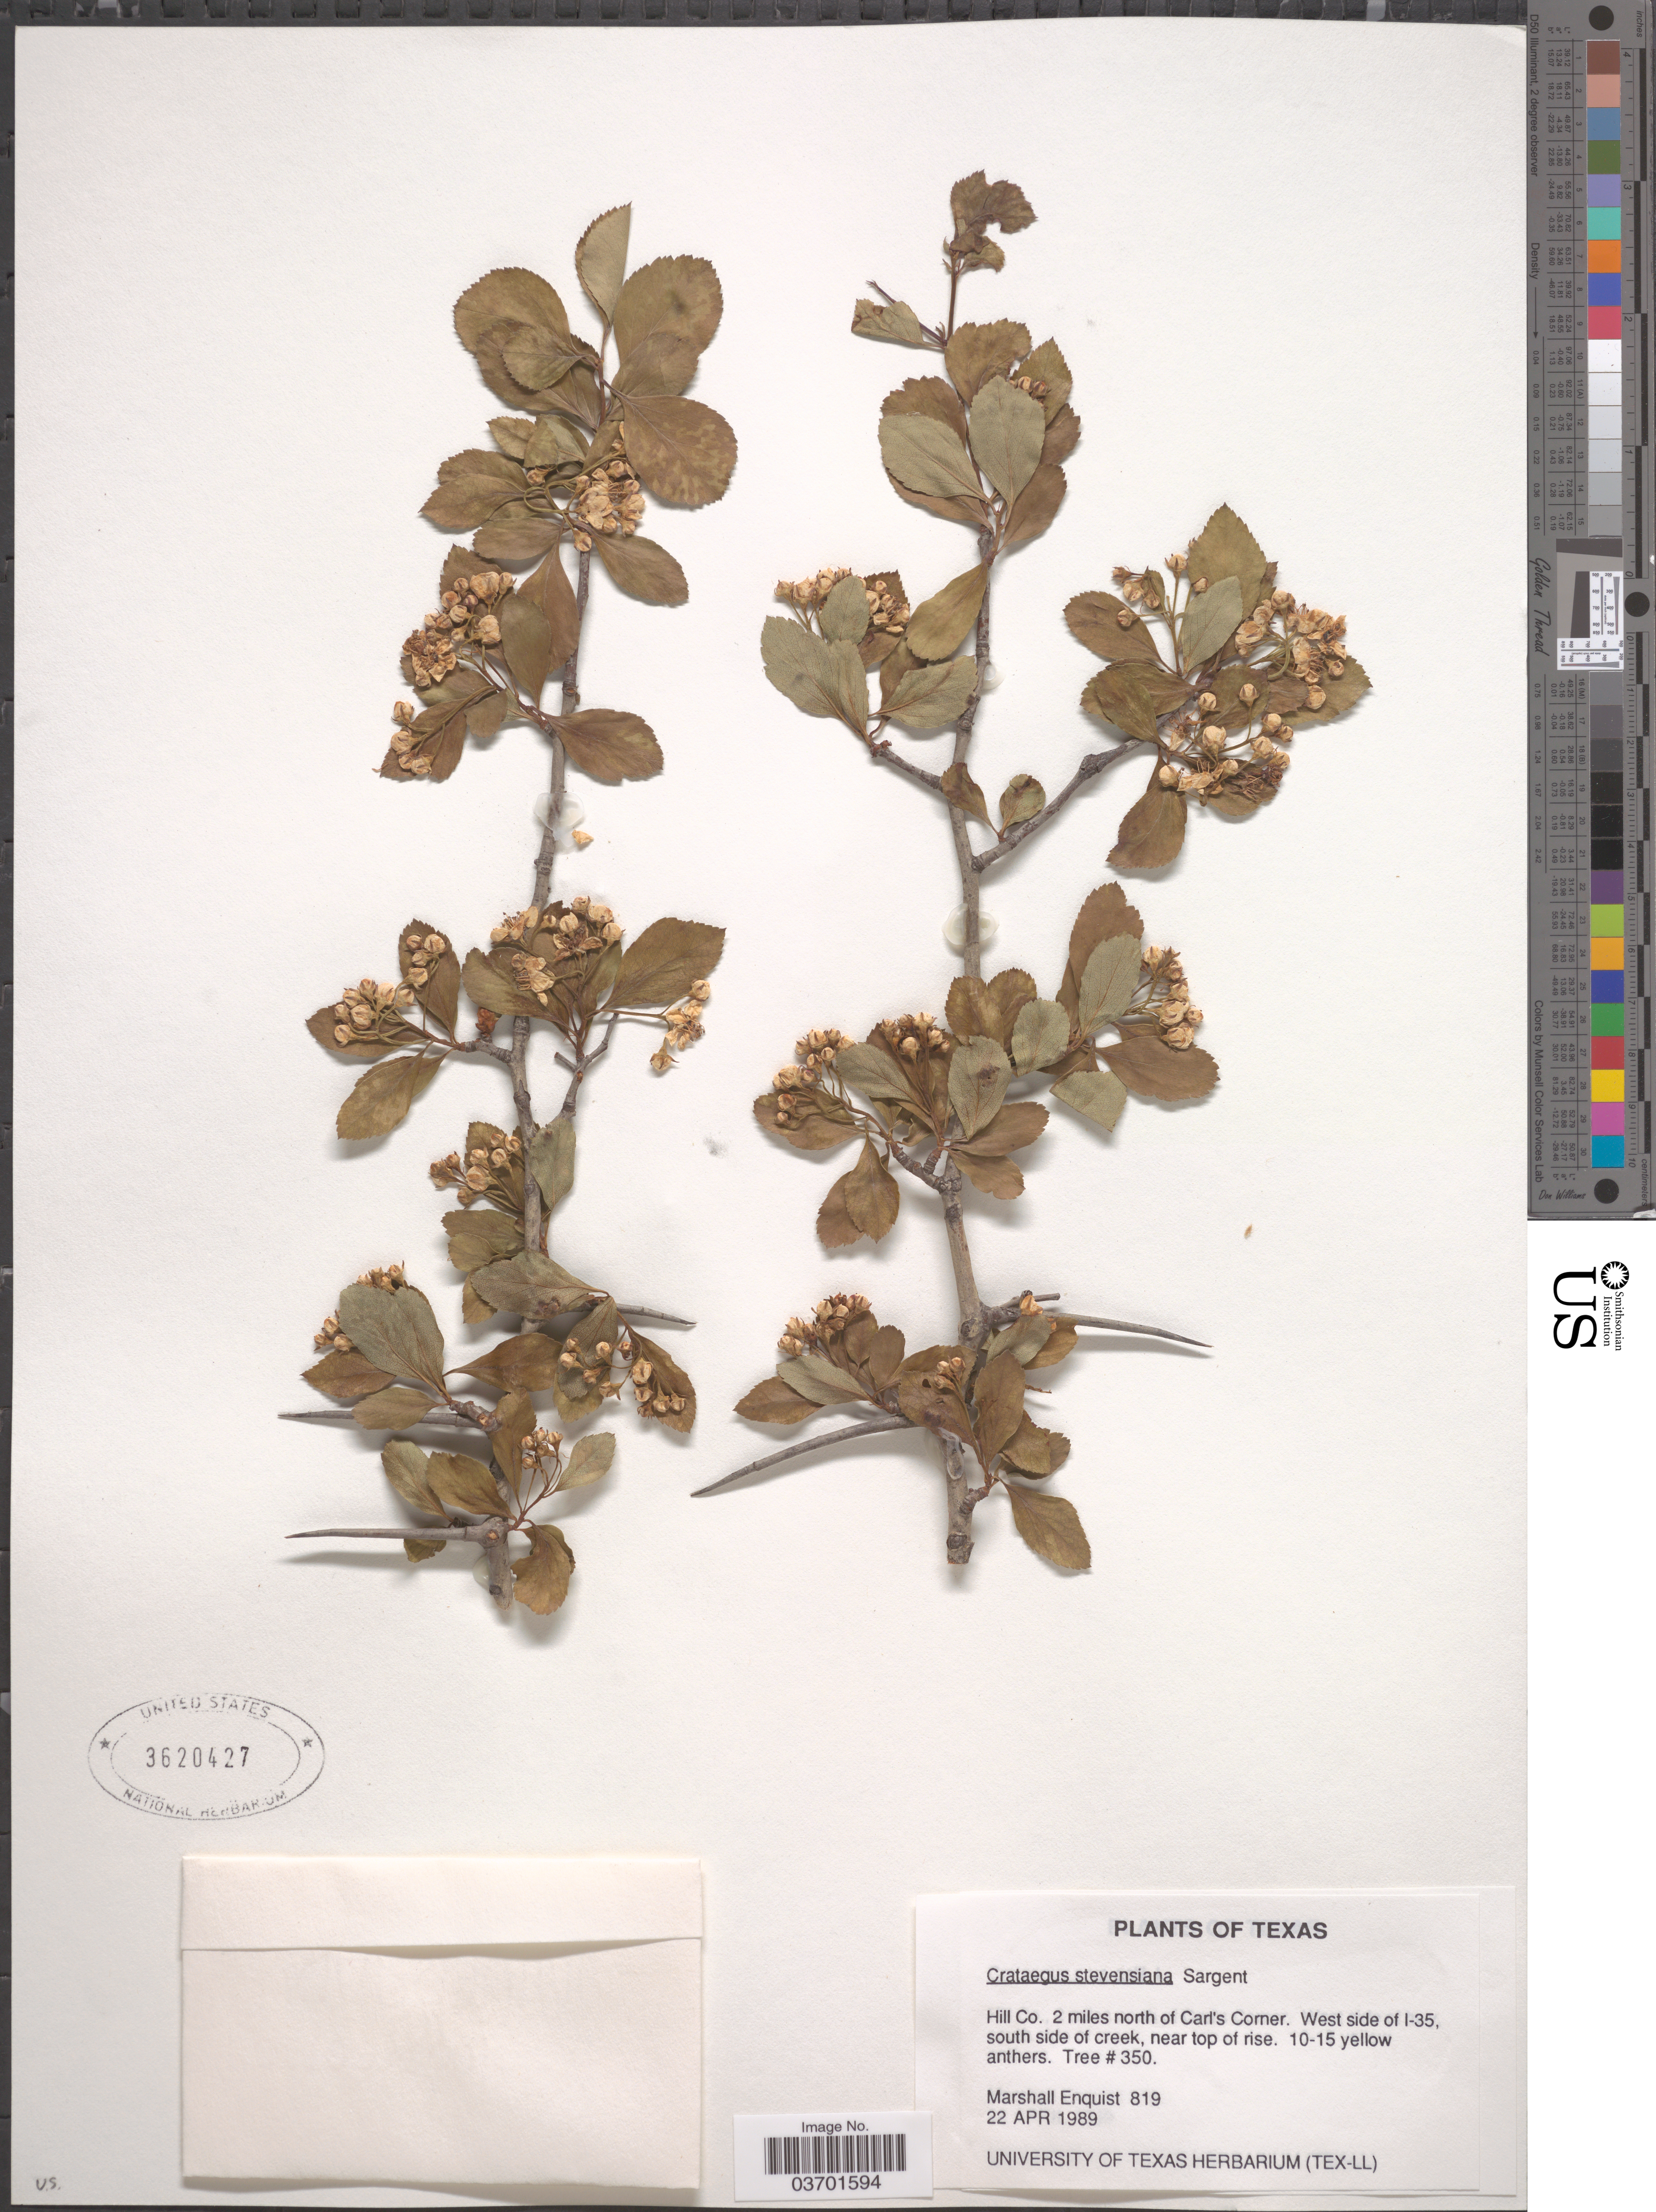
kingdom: Plantae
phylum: Tracheophyta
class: Magnoliopsida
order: Rosales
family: Rosaceae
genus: Crataegus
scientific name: Crataegus reverchonii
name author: Sarg.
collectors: M. Enquist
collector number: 819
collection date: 1989-04-22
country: United States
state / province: Texas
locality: Hill Co. 2 miles north of Carl's Corner. West side of I-35, south side of creek, near top of rise.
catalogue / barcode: US 3620427